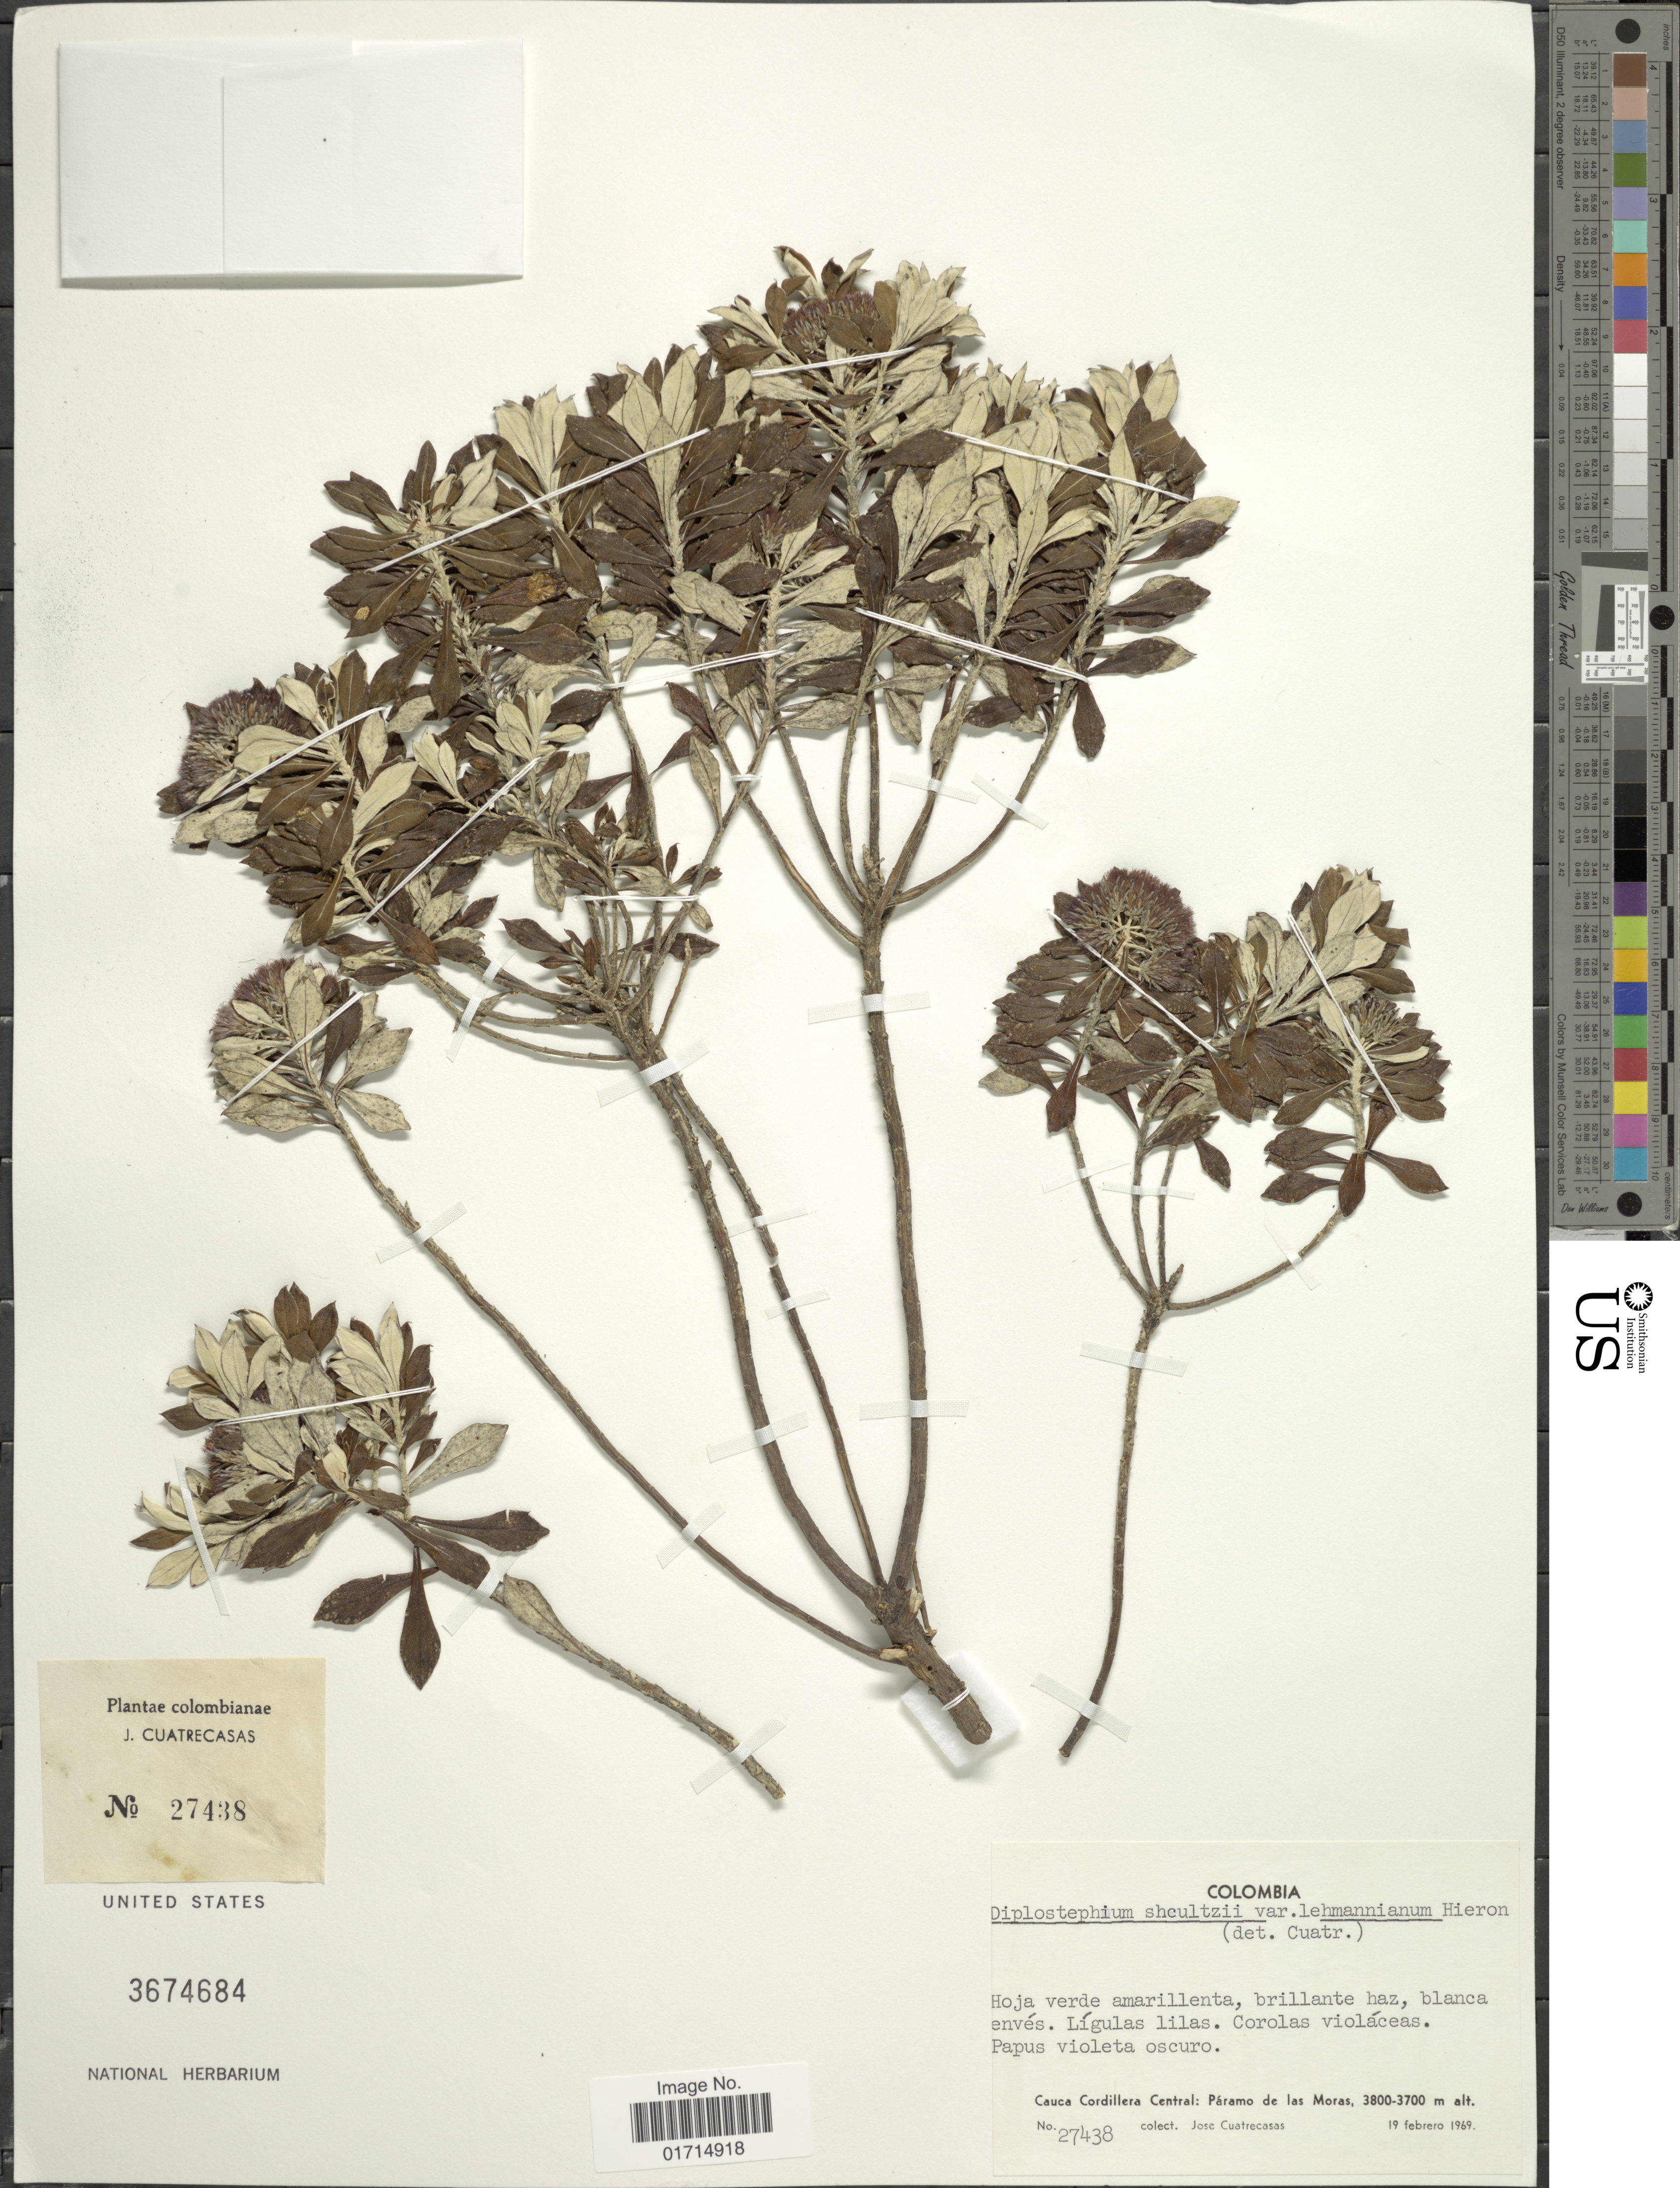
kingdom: Plantae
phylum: Tracheophyta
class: Magnoliopsida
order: Asterales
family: Asteraceae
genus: Diplostephium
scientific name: Diplostephium schultzii var. lehmannianum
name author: (Hieron.) Cuatrec.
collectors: J. Cuatrecasas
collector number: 27438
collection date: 1969-02-19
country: Colombia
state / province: Cauca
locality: Cauca Cordillera Central: Paramo de las Moras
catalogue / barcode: US 3674684